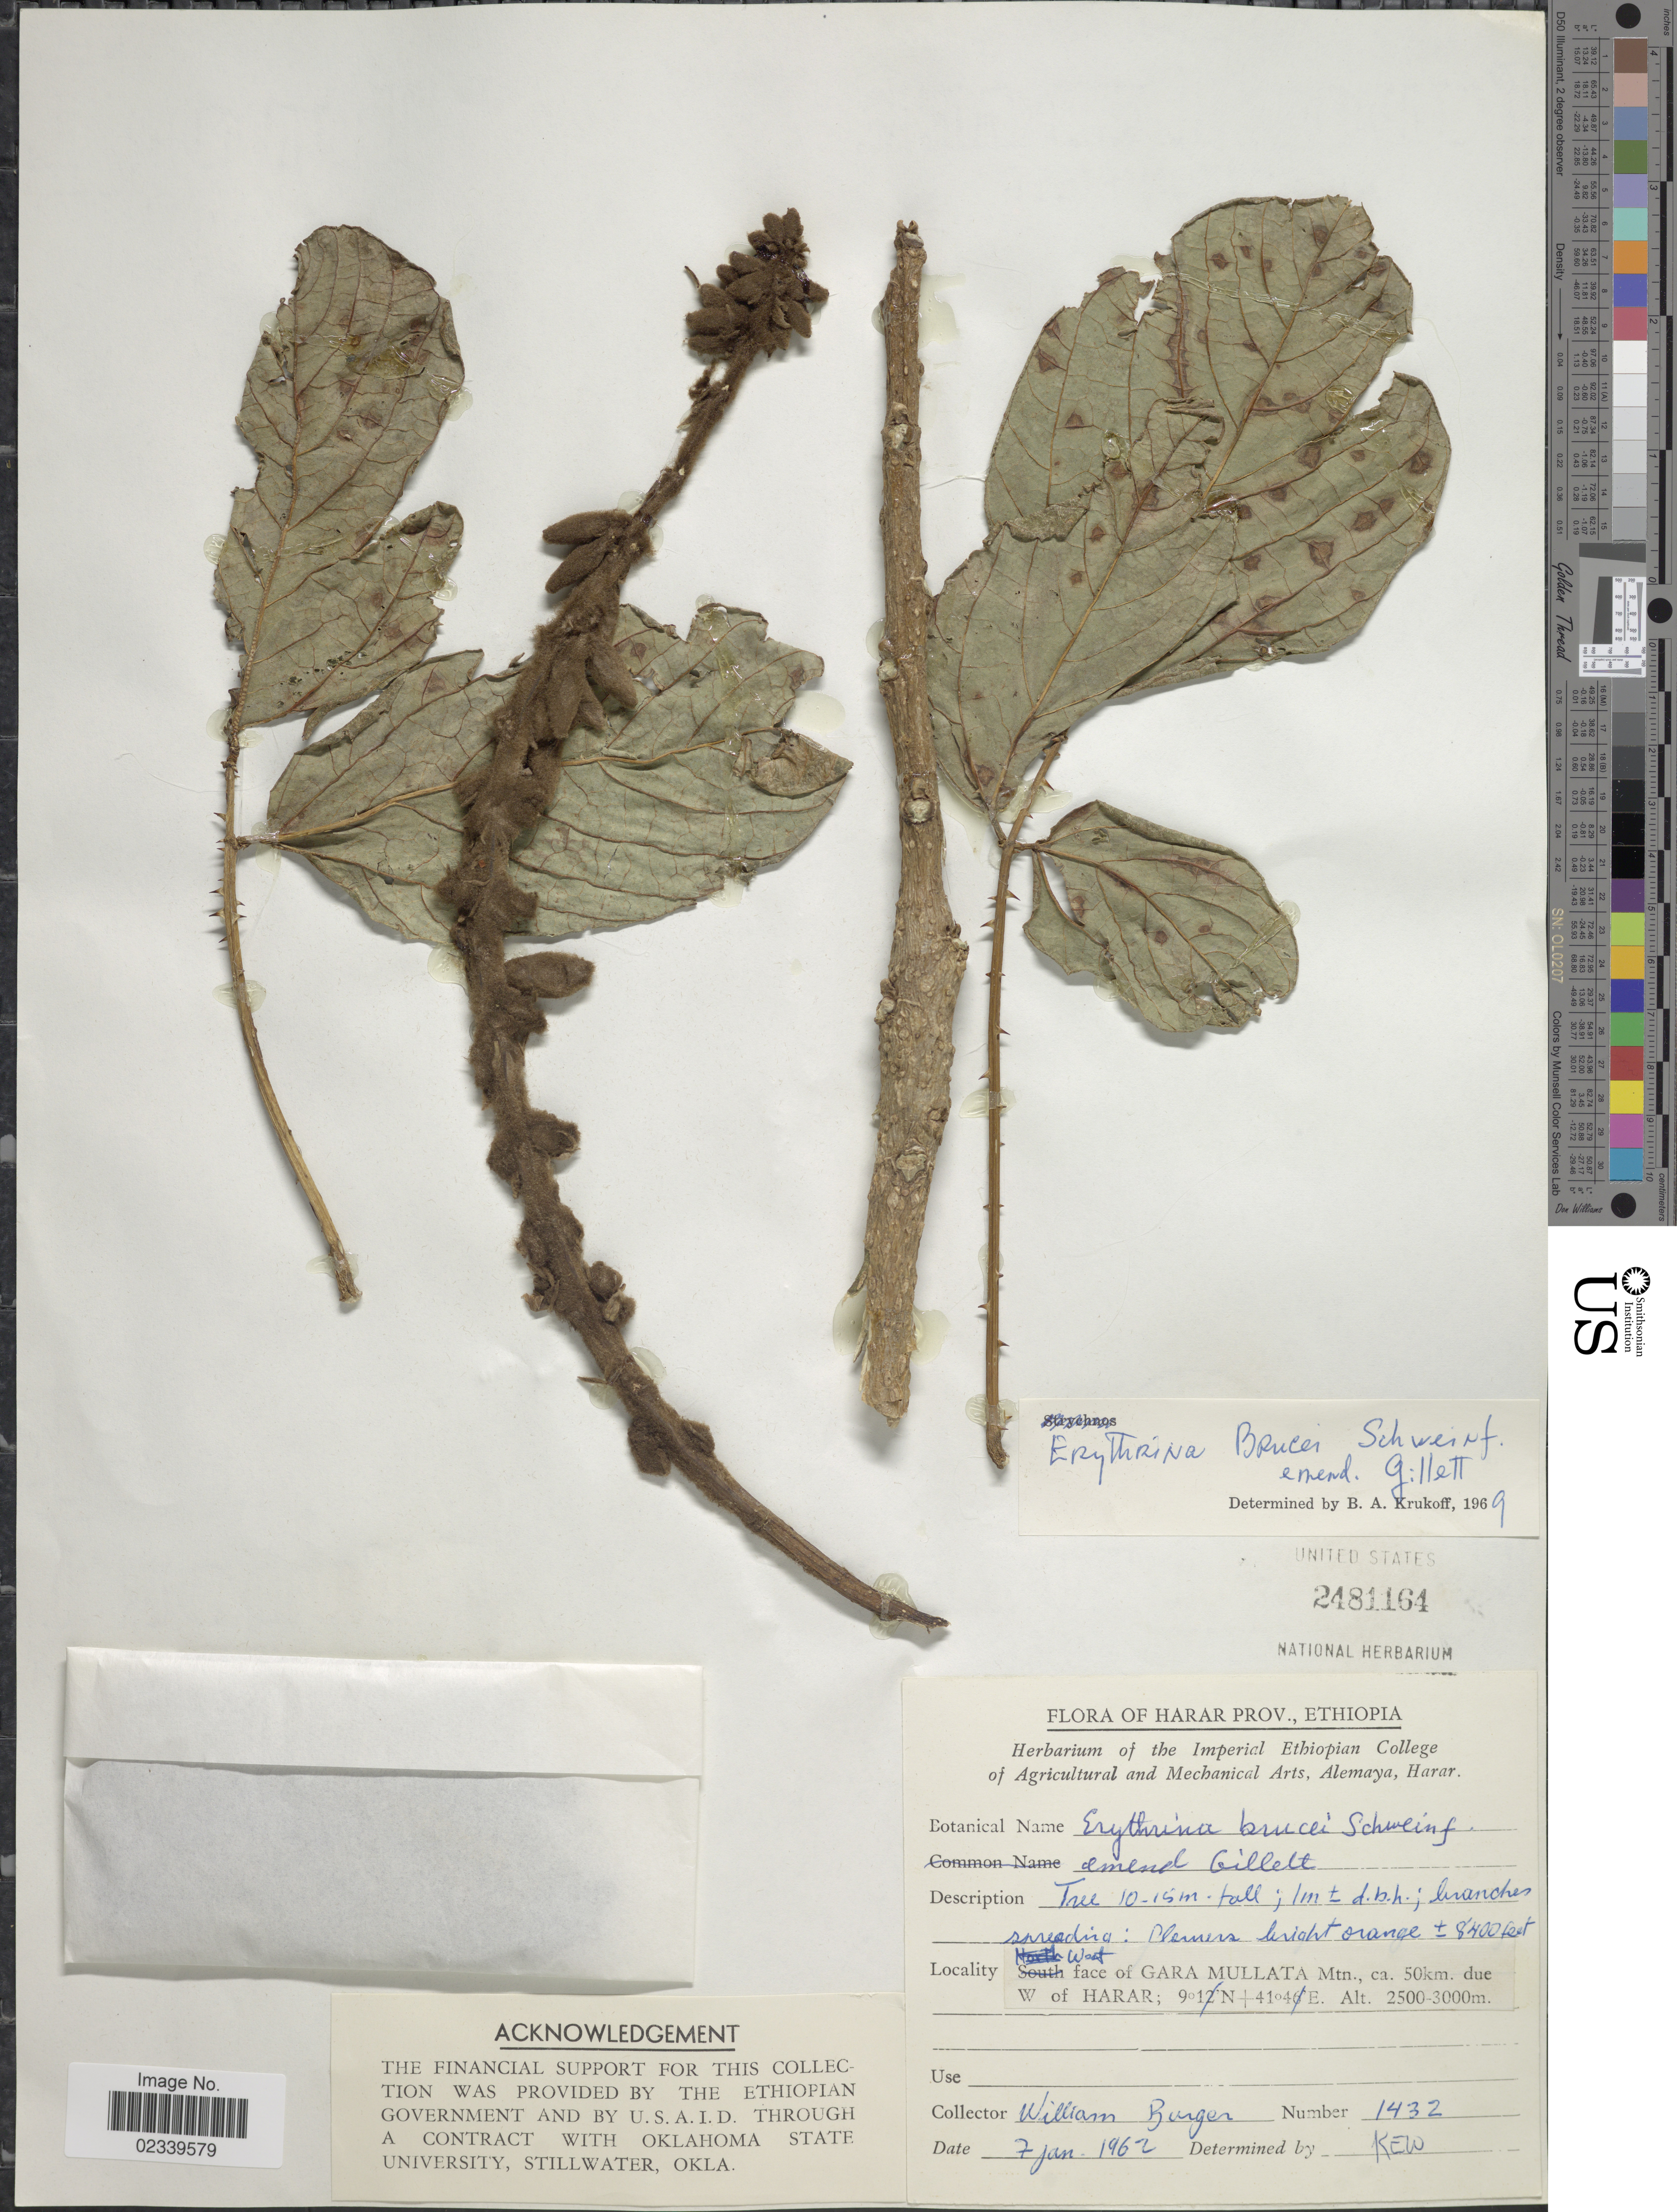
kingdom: Plantae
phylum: Tracheophyta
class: Magnoliopsida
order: Fabales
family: Fabaceae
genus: Erythrina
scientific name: Erythrina brucei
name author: Schweinf.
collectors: W. Burger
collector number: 1432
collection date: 1962-01-07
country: Ethiopia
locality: Harar Prov., Ethiopia, West face of Gara Mullata Mtn., 50km. due W of Harar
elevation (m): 2500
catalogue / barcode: US 2481164